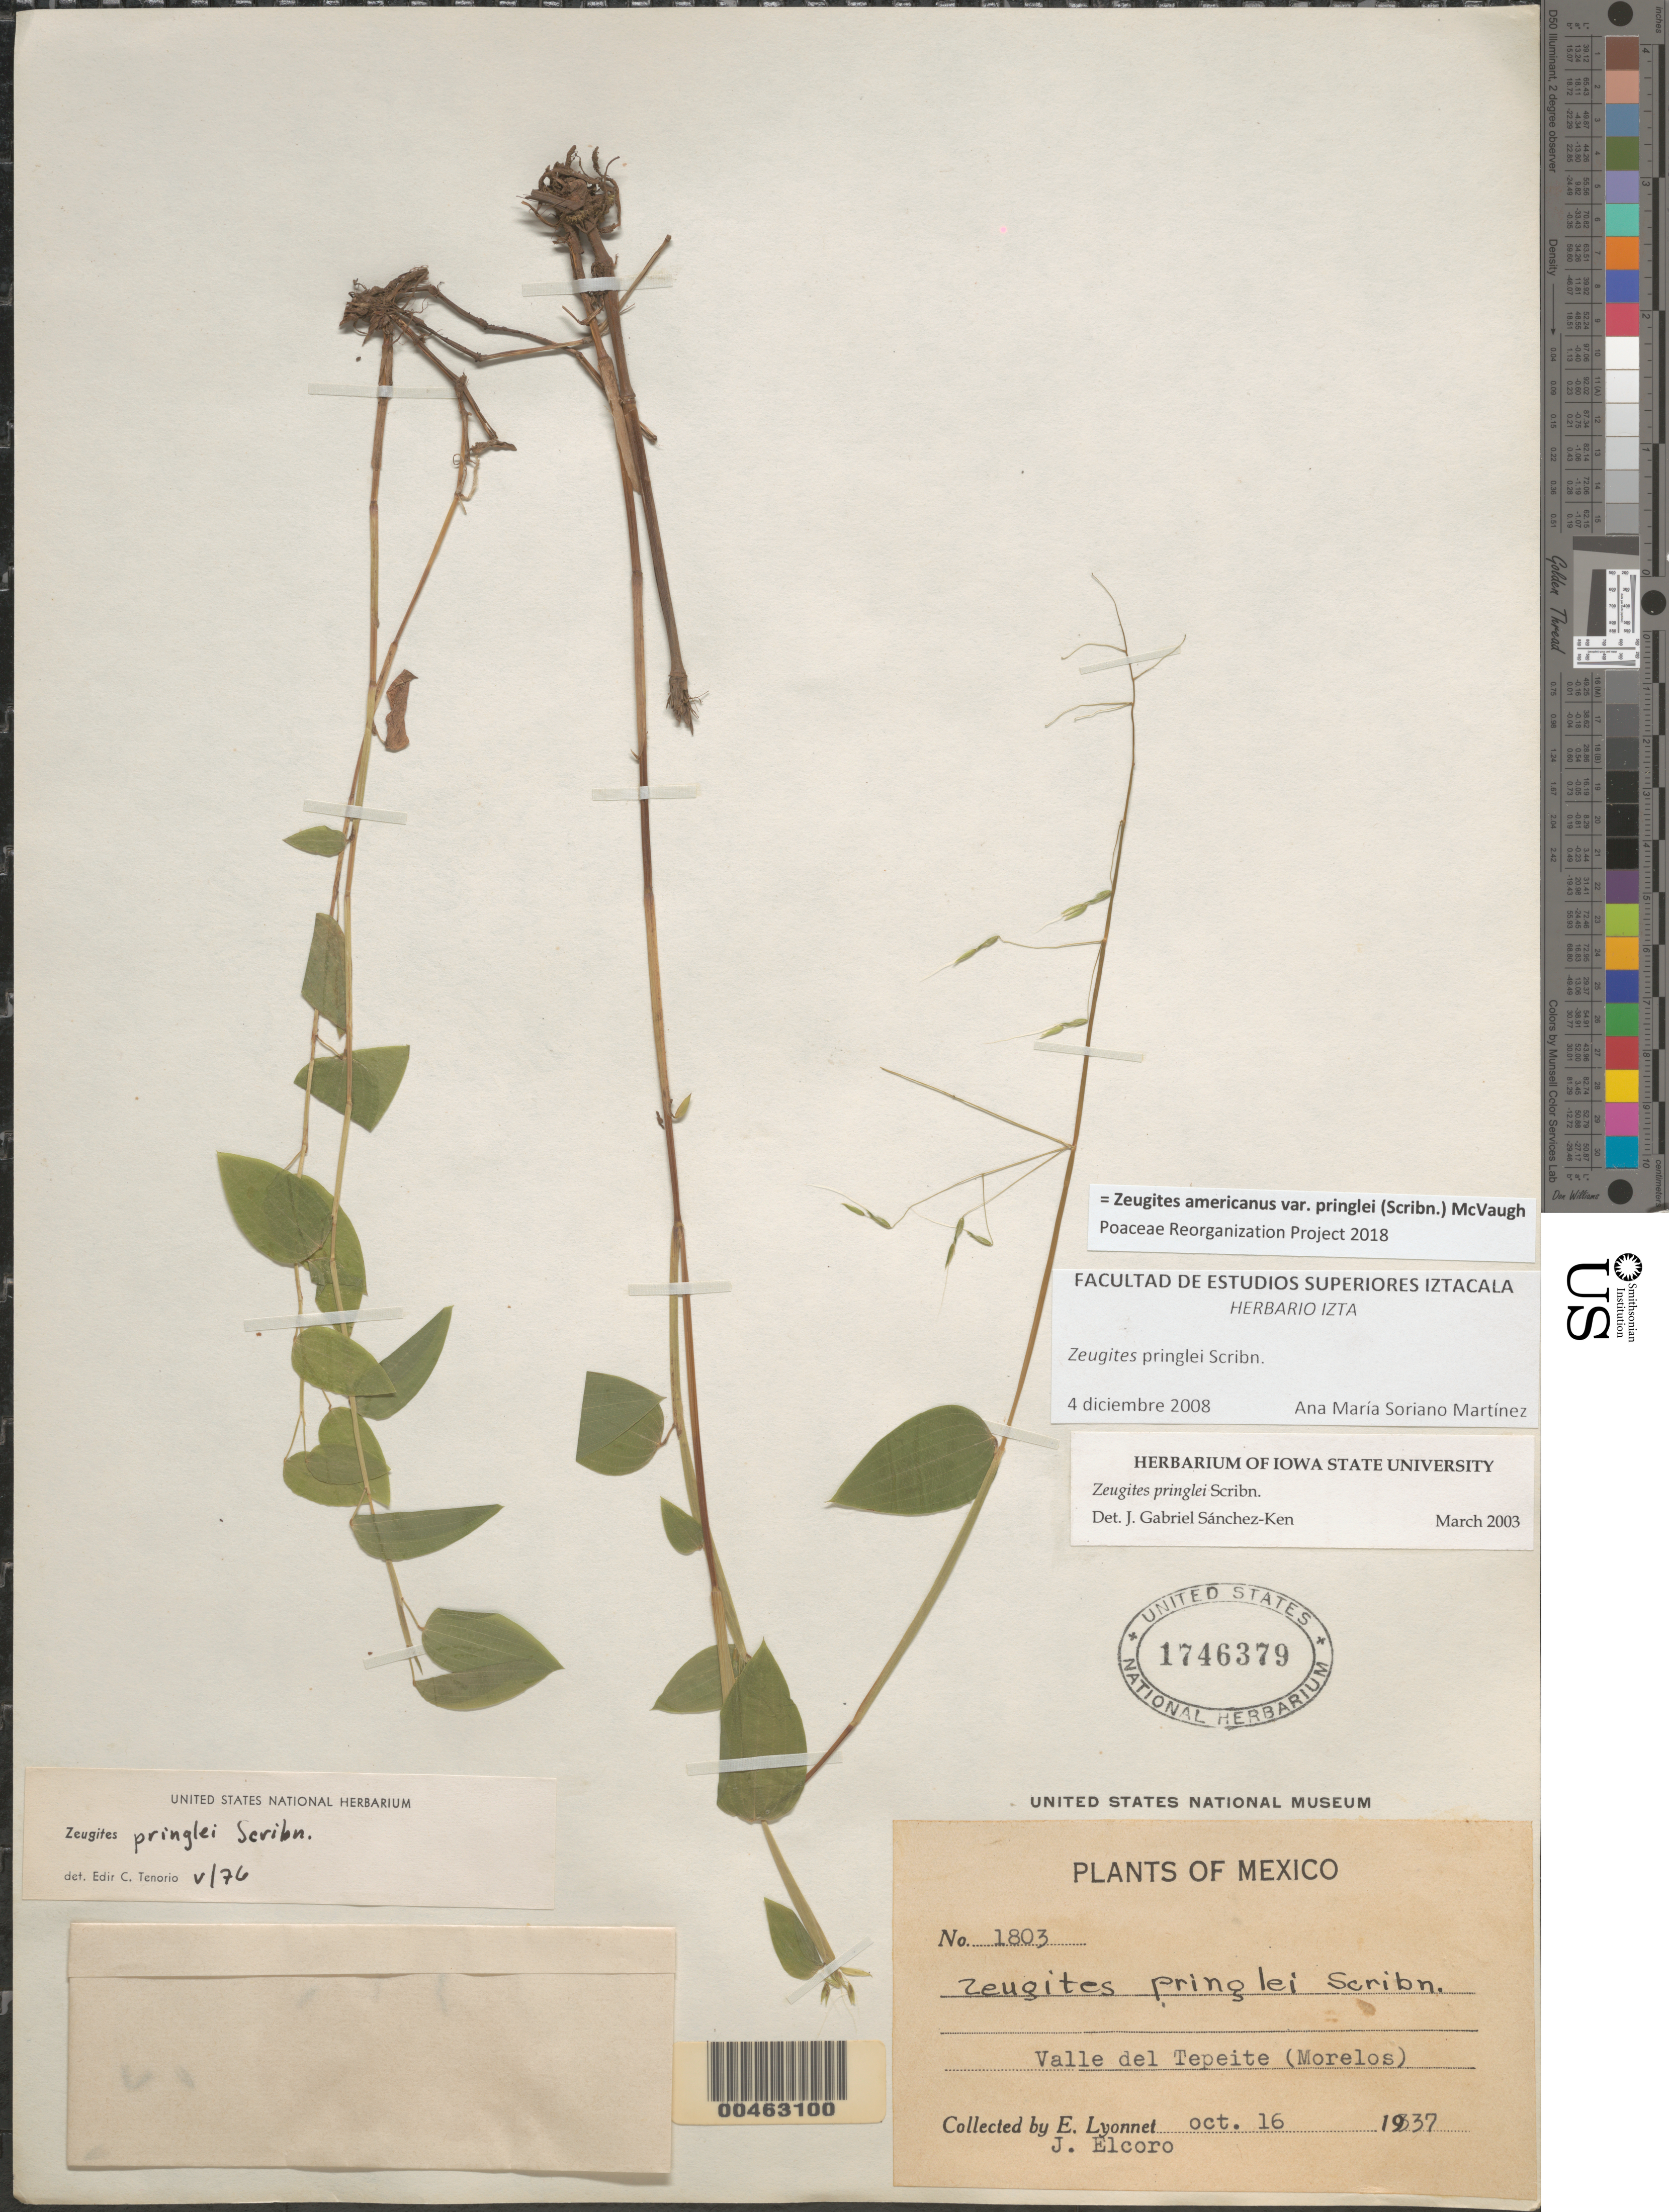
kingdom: Plantae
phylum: Tracheophyta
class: Liliopsida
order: Poales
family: Poaceae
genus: Zeugites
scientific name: Zeugites americanus var. pringlei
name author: (Scribn.) McVaugh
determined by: Poaceae Reorganization Project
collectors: Bro. E. Lyonnet & J. Elcoro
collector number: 1803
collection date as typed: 16 Oct 1937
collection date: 1937-10-16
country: Mexico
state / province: Morelos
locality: Valle del Tepeite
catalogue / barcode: US 1746379